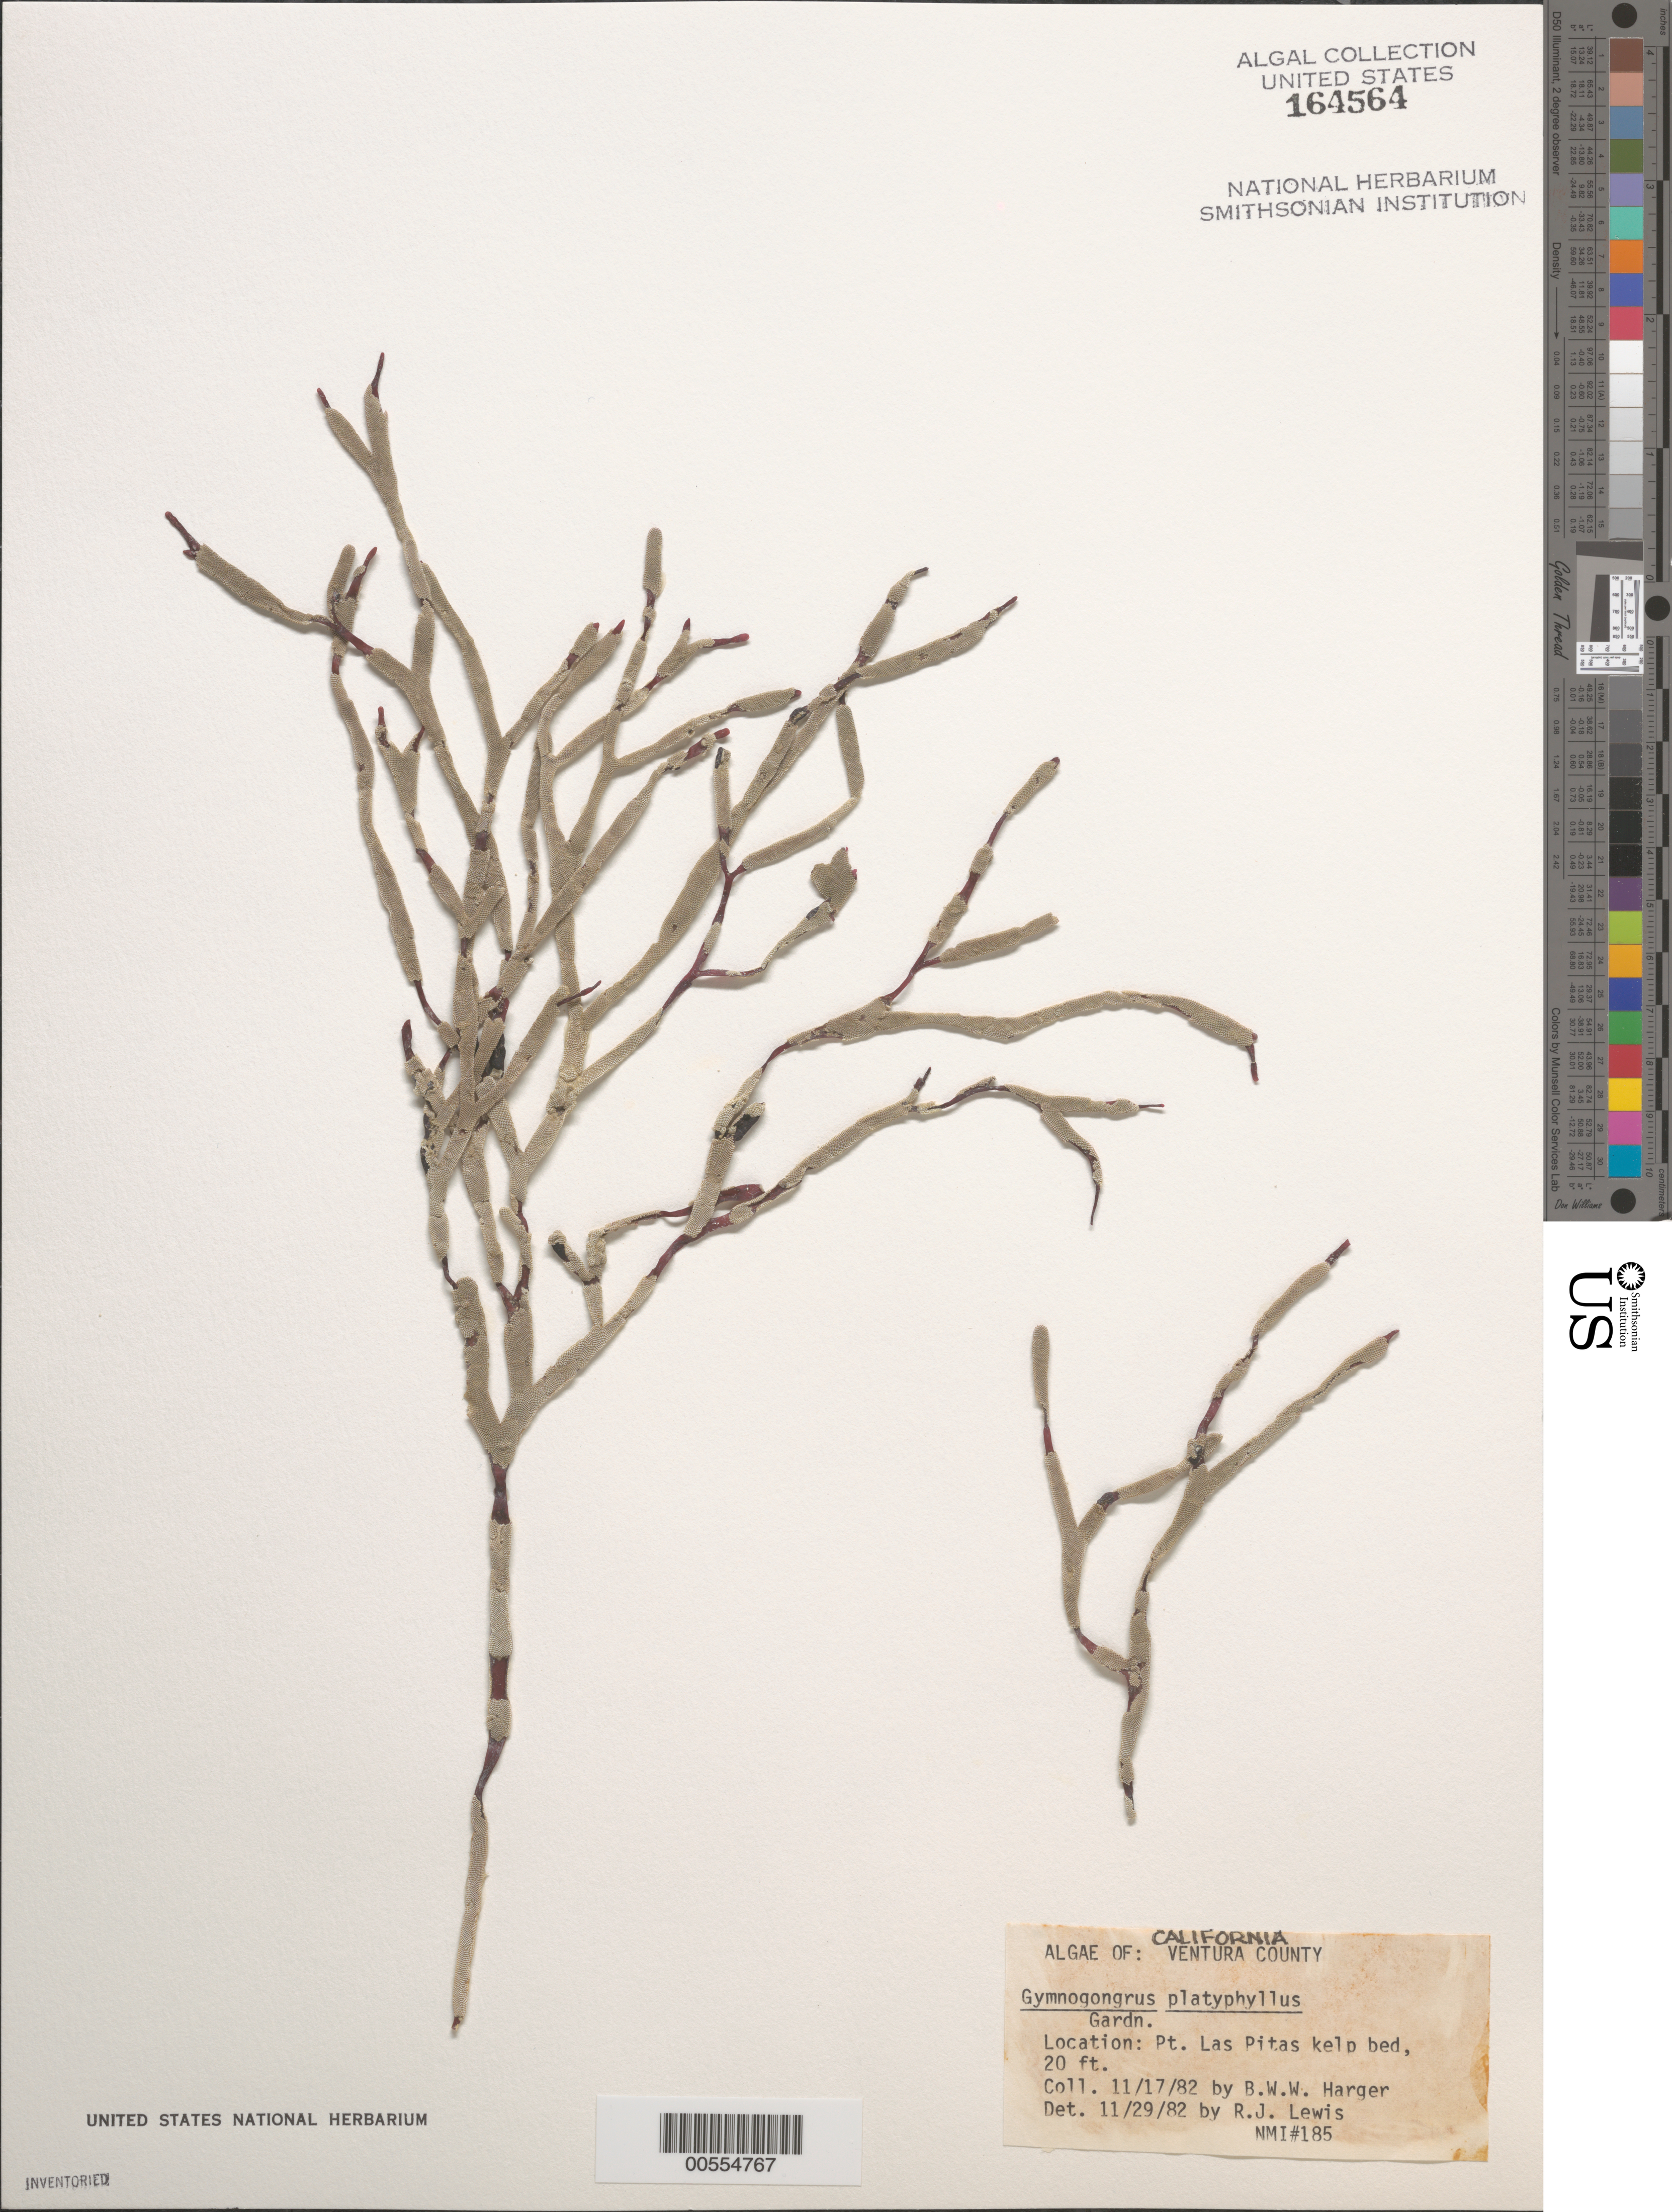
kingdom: Plantae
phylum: Rhodophyta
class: Florideophyceae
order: Gigartinales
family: Phyllophoraceae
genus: Gymnogongrus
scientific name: Gymnogongrus platyphyllus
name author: N.L. Gardner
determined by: Lewis, R. J.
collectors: B. W. Harger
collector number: NMI 185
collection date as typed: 17 Nov 1982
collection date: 1982-11-17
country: United States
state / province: California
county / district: Ventura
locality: Point Las Pitas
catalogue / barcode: US 164564